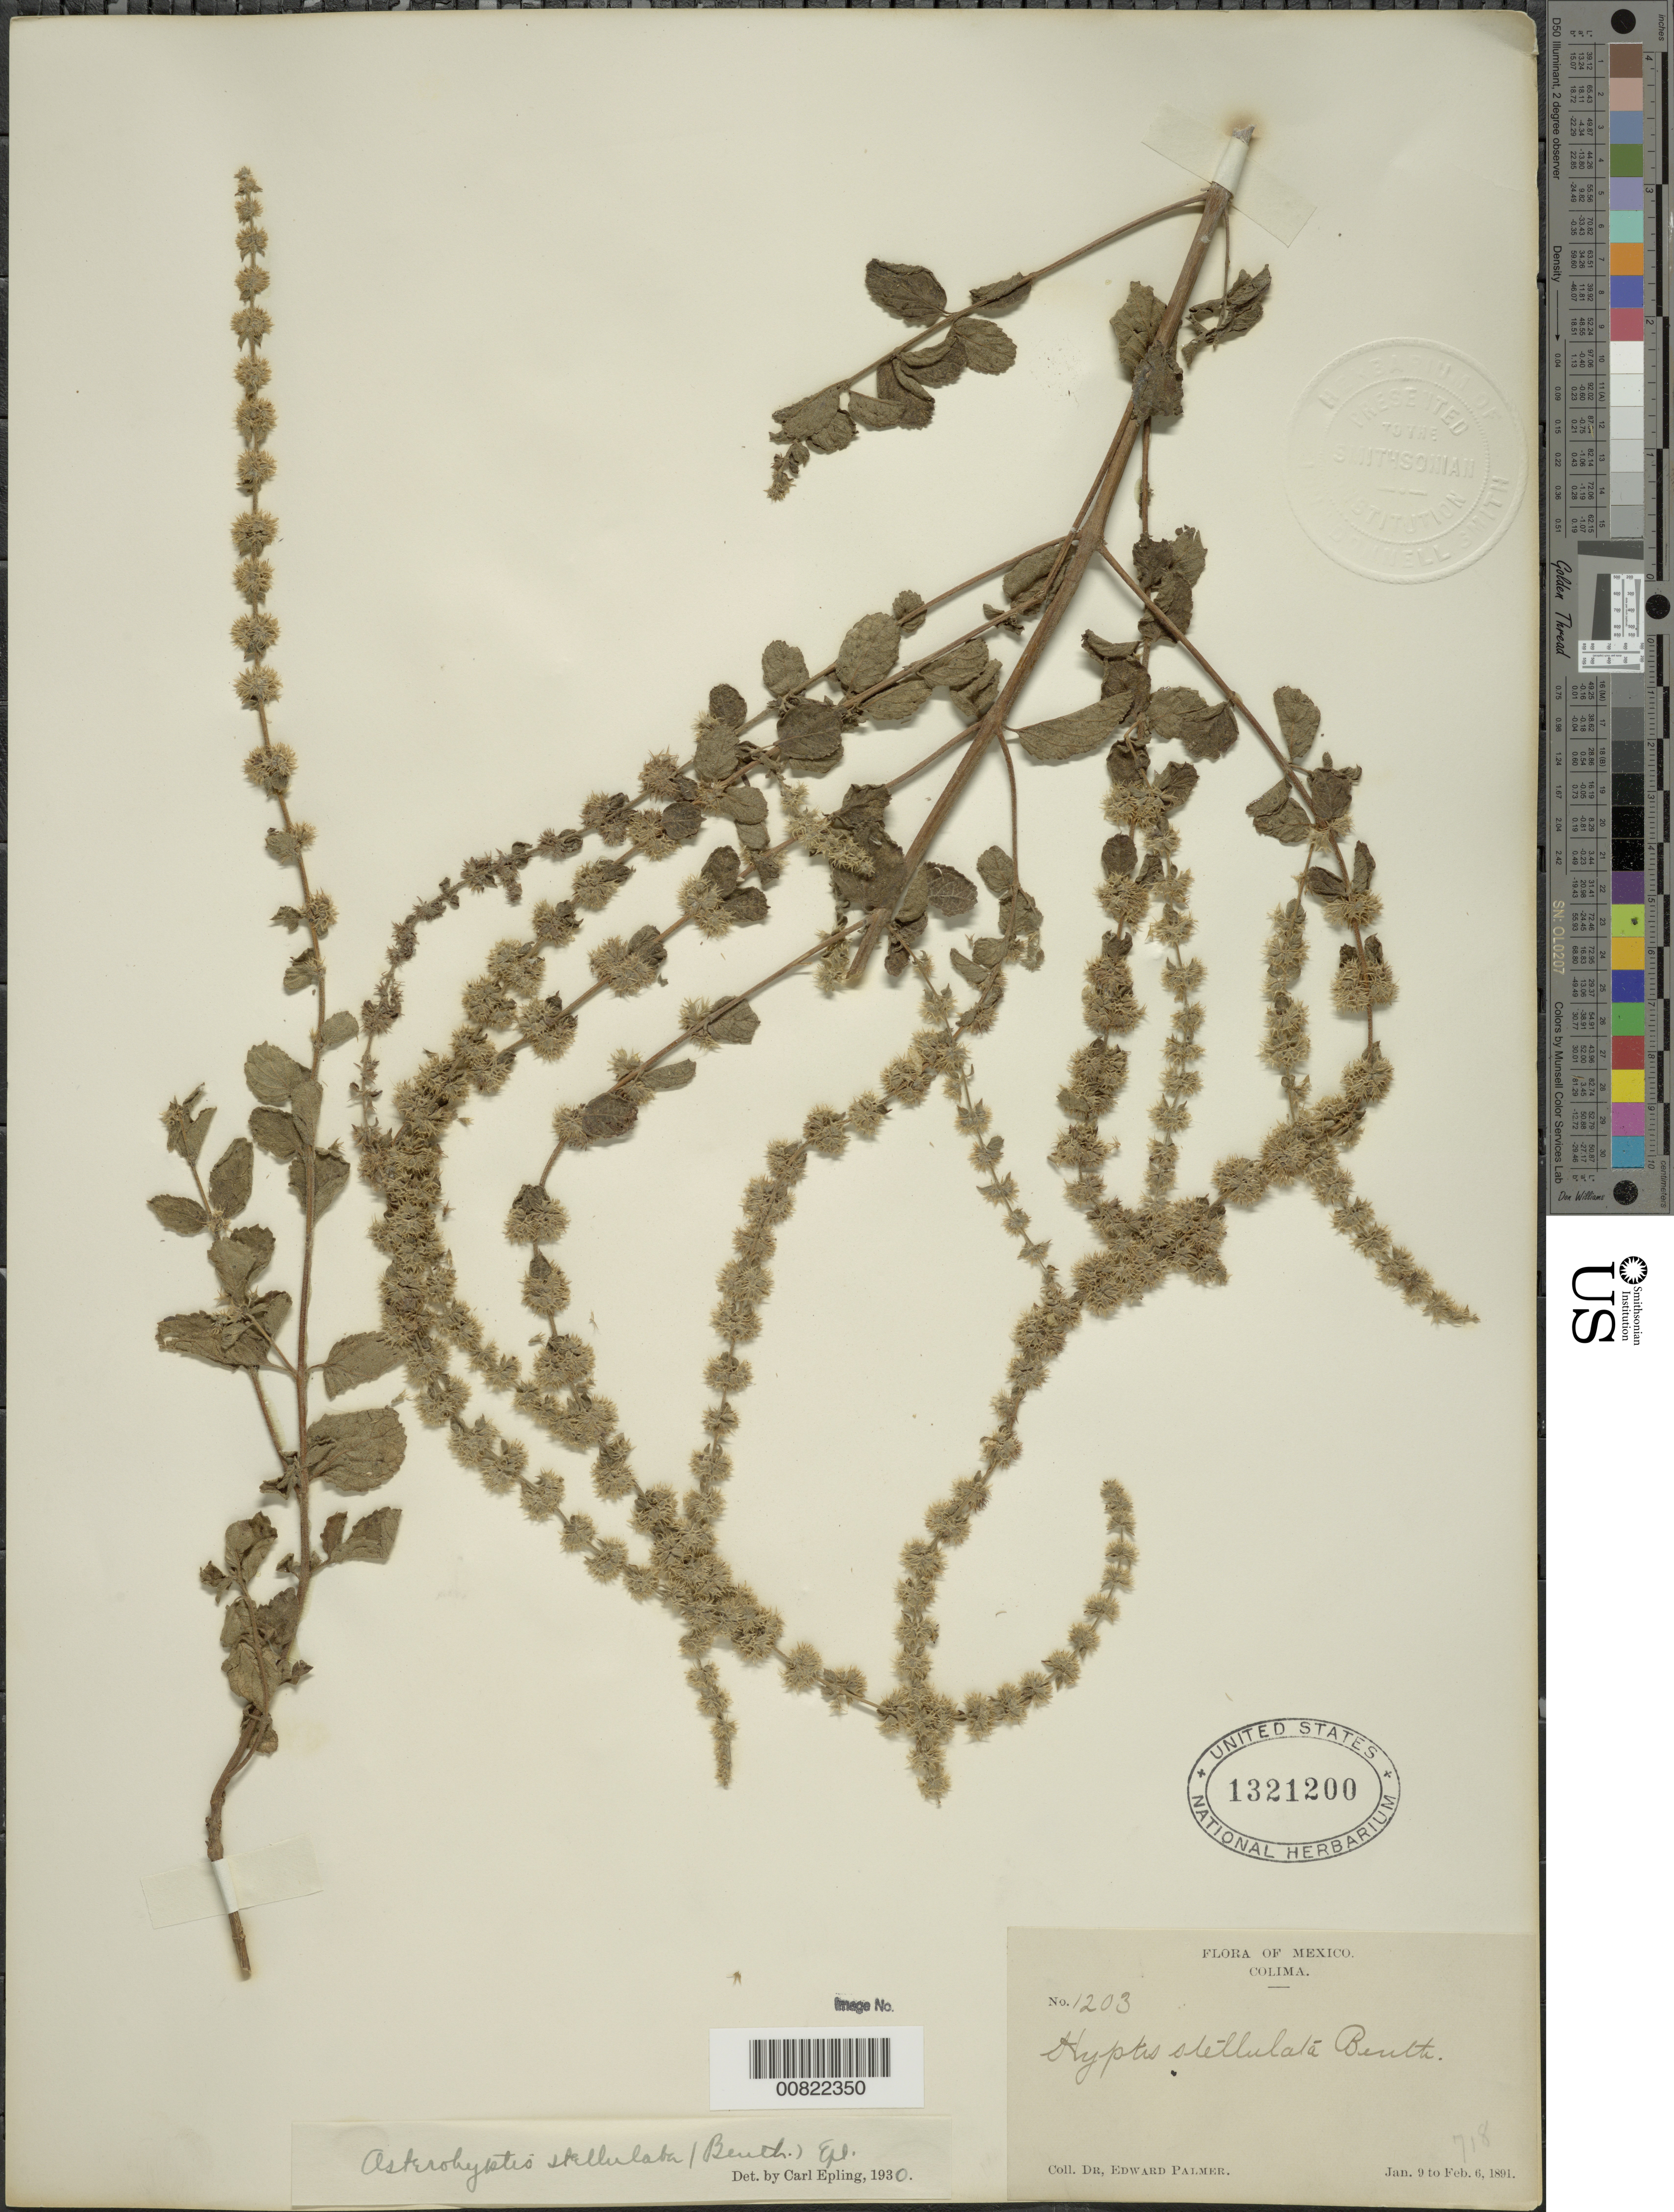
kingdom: Plantae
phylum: Tracheophyta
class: Magnoliopsida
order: Lamiales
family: Lamiaceae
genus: Asterohyptis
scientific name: Asterohyptis stellulata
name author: (Benth.) Epling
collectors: E. Palmer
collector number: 1203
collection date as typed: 09 Jan 1891 to 06 Feb 1891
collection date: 1891-01-09/1891-02-06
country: Mexico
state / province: Colima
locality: Colima.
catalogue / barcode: US 1321200